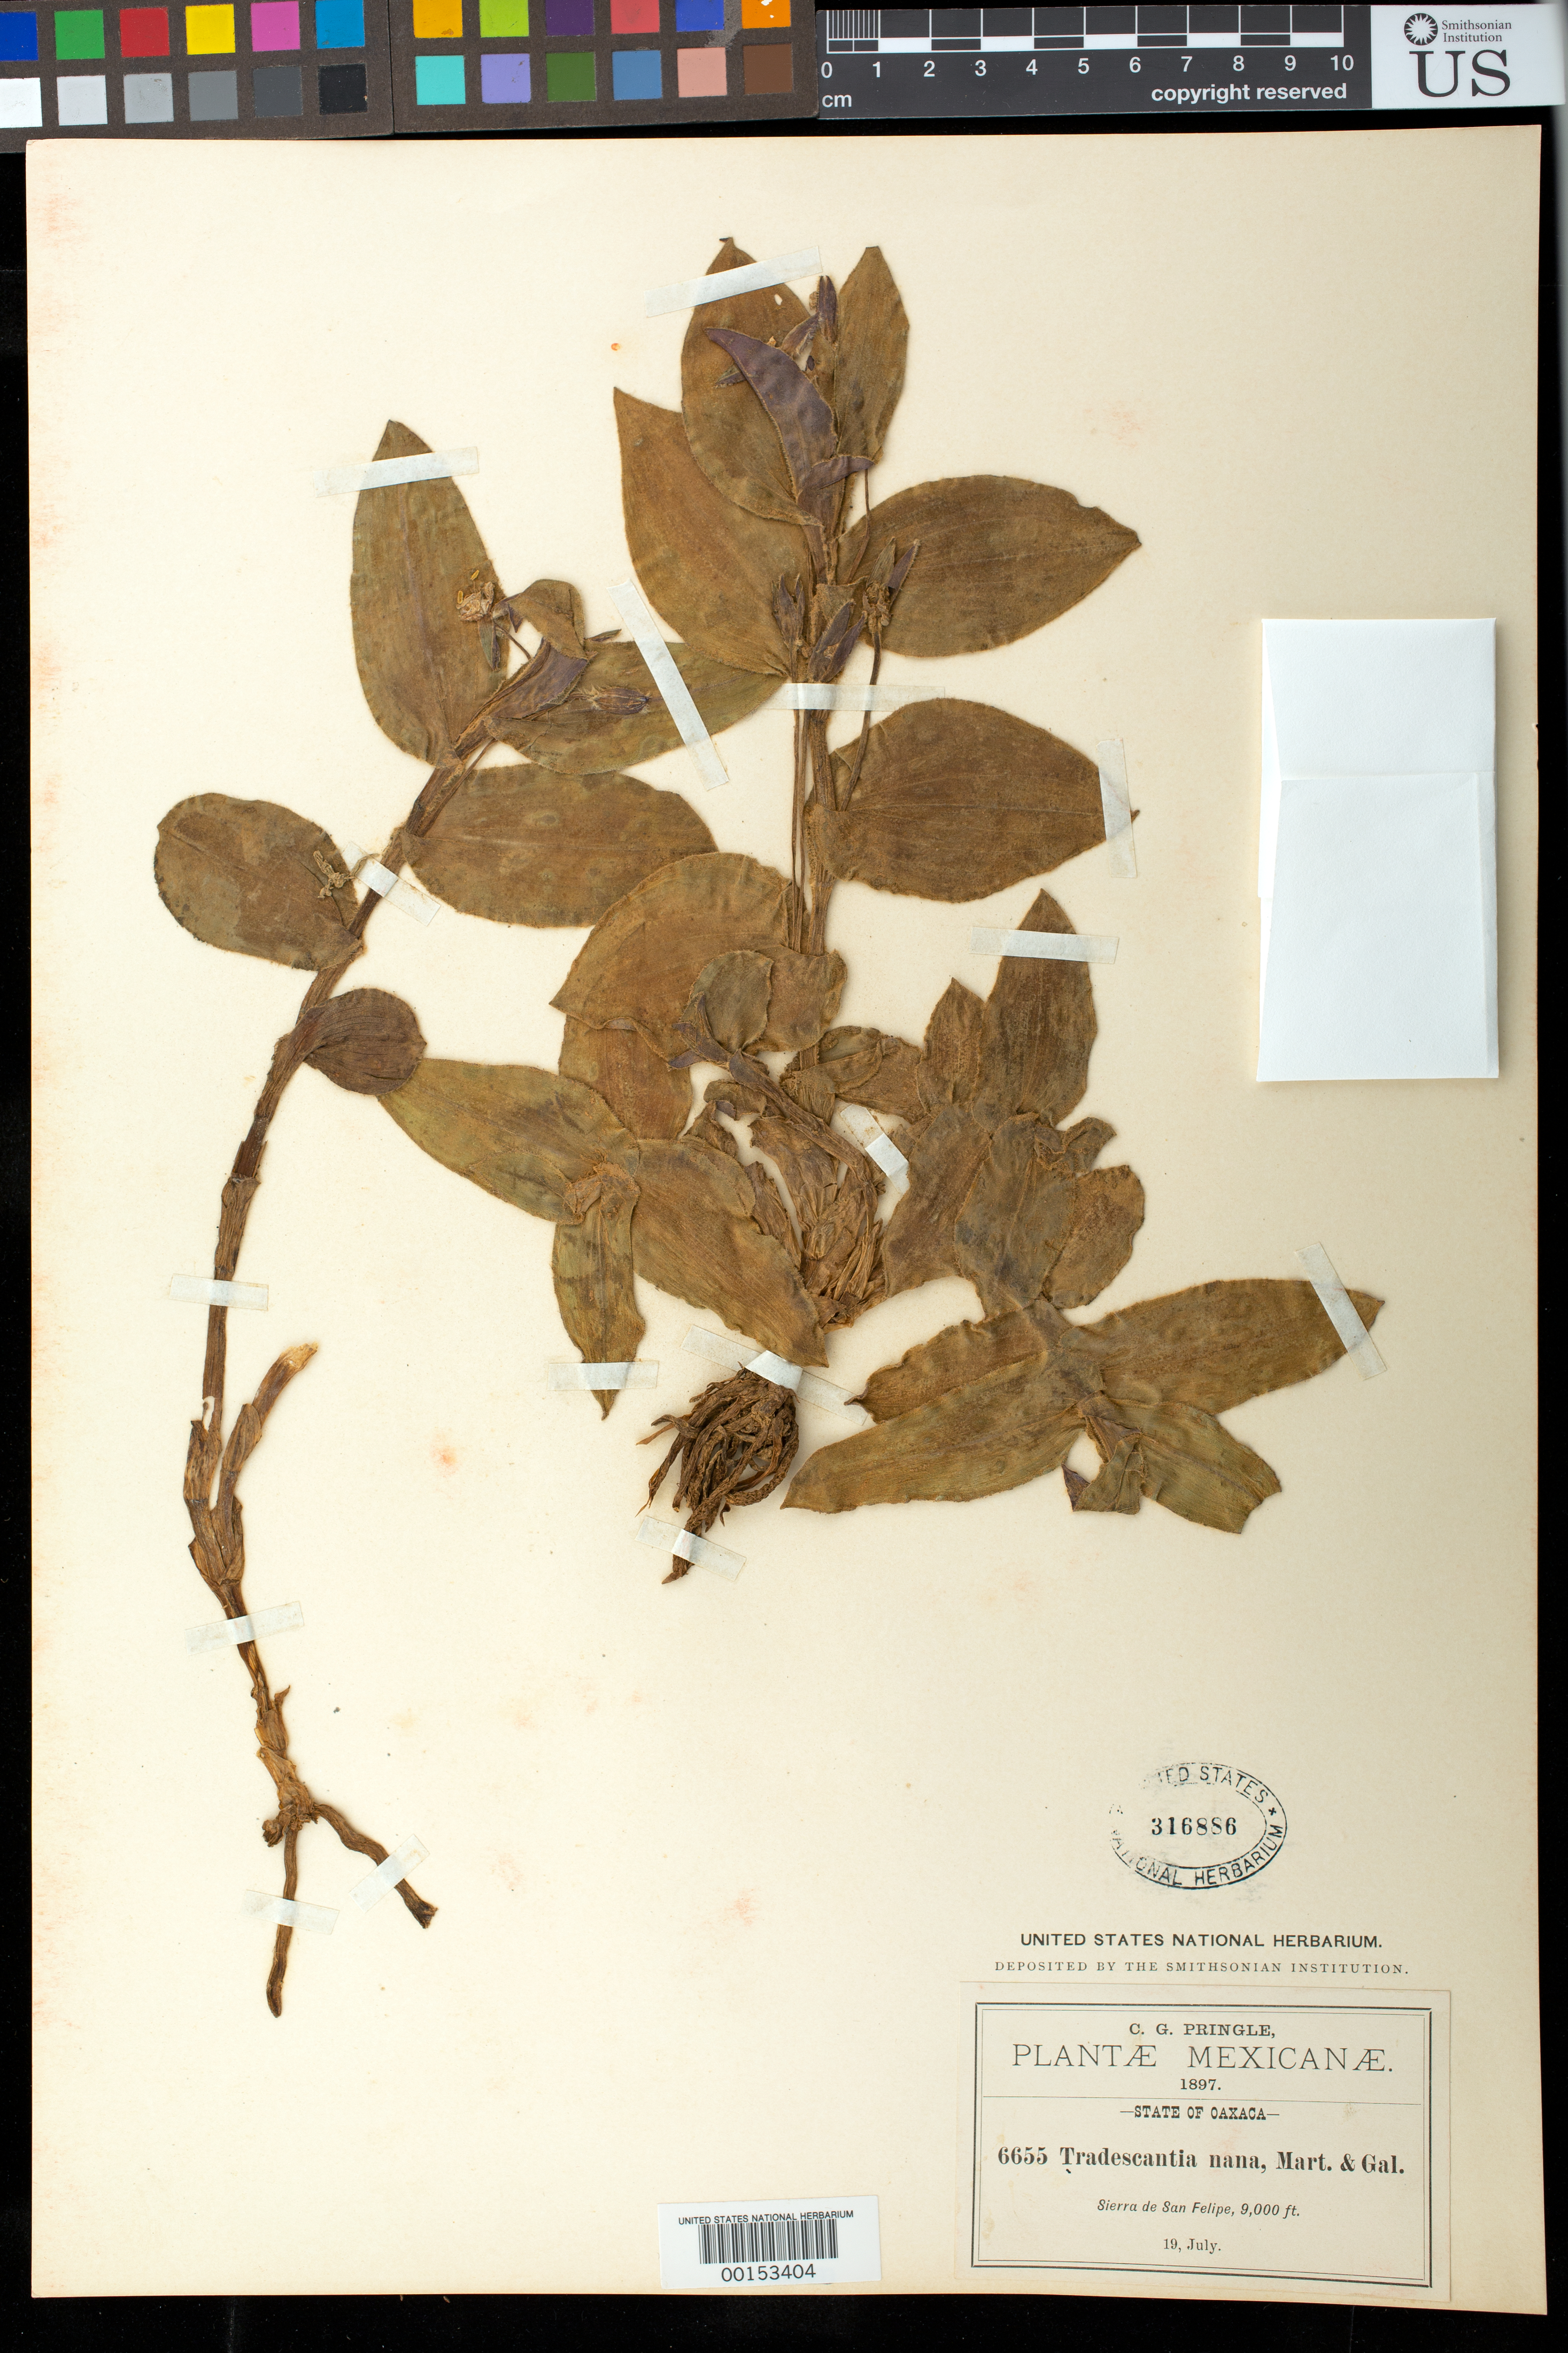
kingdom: Plantae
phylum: Tracheophyta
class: Liliopsida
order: Commelinales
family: Commelinaceae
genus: Matudanthus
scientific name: Matudanthus nanus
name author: D.R. Hunt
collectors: C. G. Pringle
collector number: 6655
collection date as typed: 19 Jul 1897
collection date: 1897-07-19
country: Mexico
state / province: Oaxaca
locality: Sierra de San Felipe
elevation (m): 2745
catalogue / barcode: US 316886